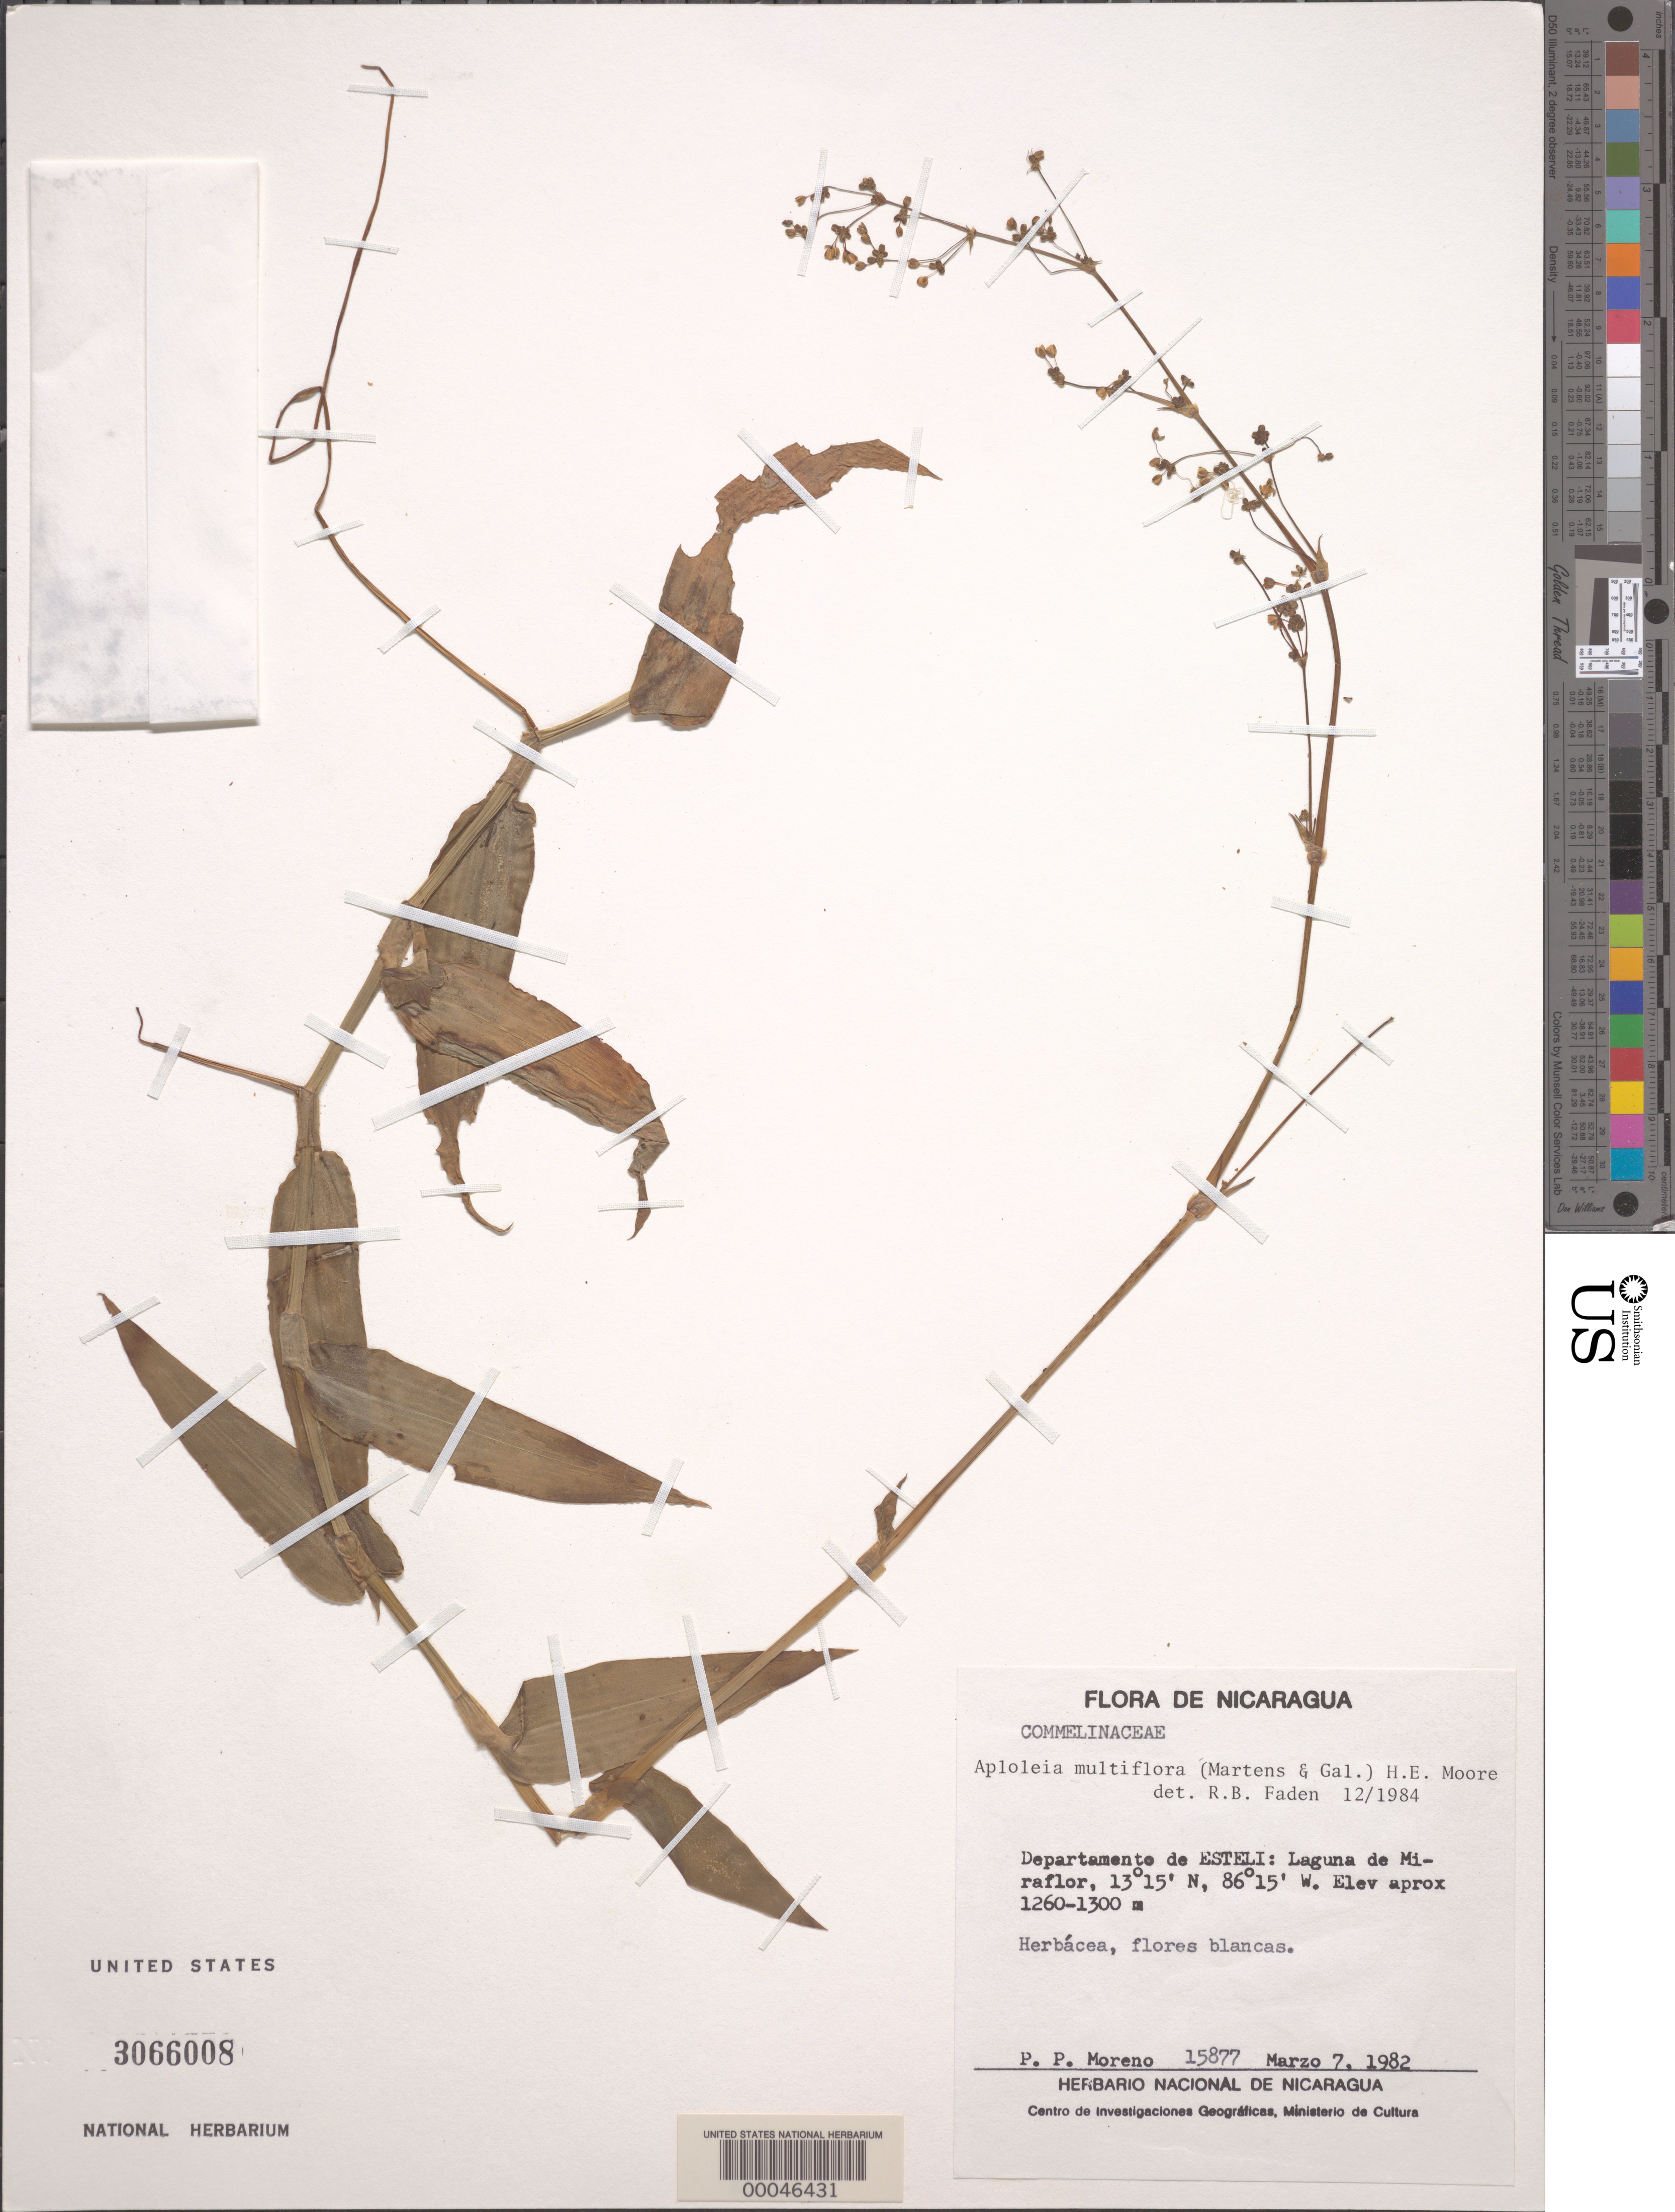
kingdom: Plantae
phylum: Tracheophyta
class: Liliopsida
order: Commelinales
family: Commelinaceae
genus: Callisia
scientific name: Callisia multiflora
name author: (M. Martens & Galeotti) Standl.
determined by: Faden, Robert B., (US), Smithsonian Institution - National Museum of Natural History (UNITED STATES)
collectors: P. Moreno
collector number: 15877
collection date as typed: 07 Mar 1982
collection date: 1982-03-07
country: Nicaragua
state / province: Estelí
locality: Laguna de miraflor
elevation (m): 1260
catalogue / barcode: US 3066008